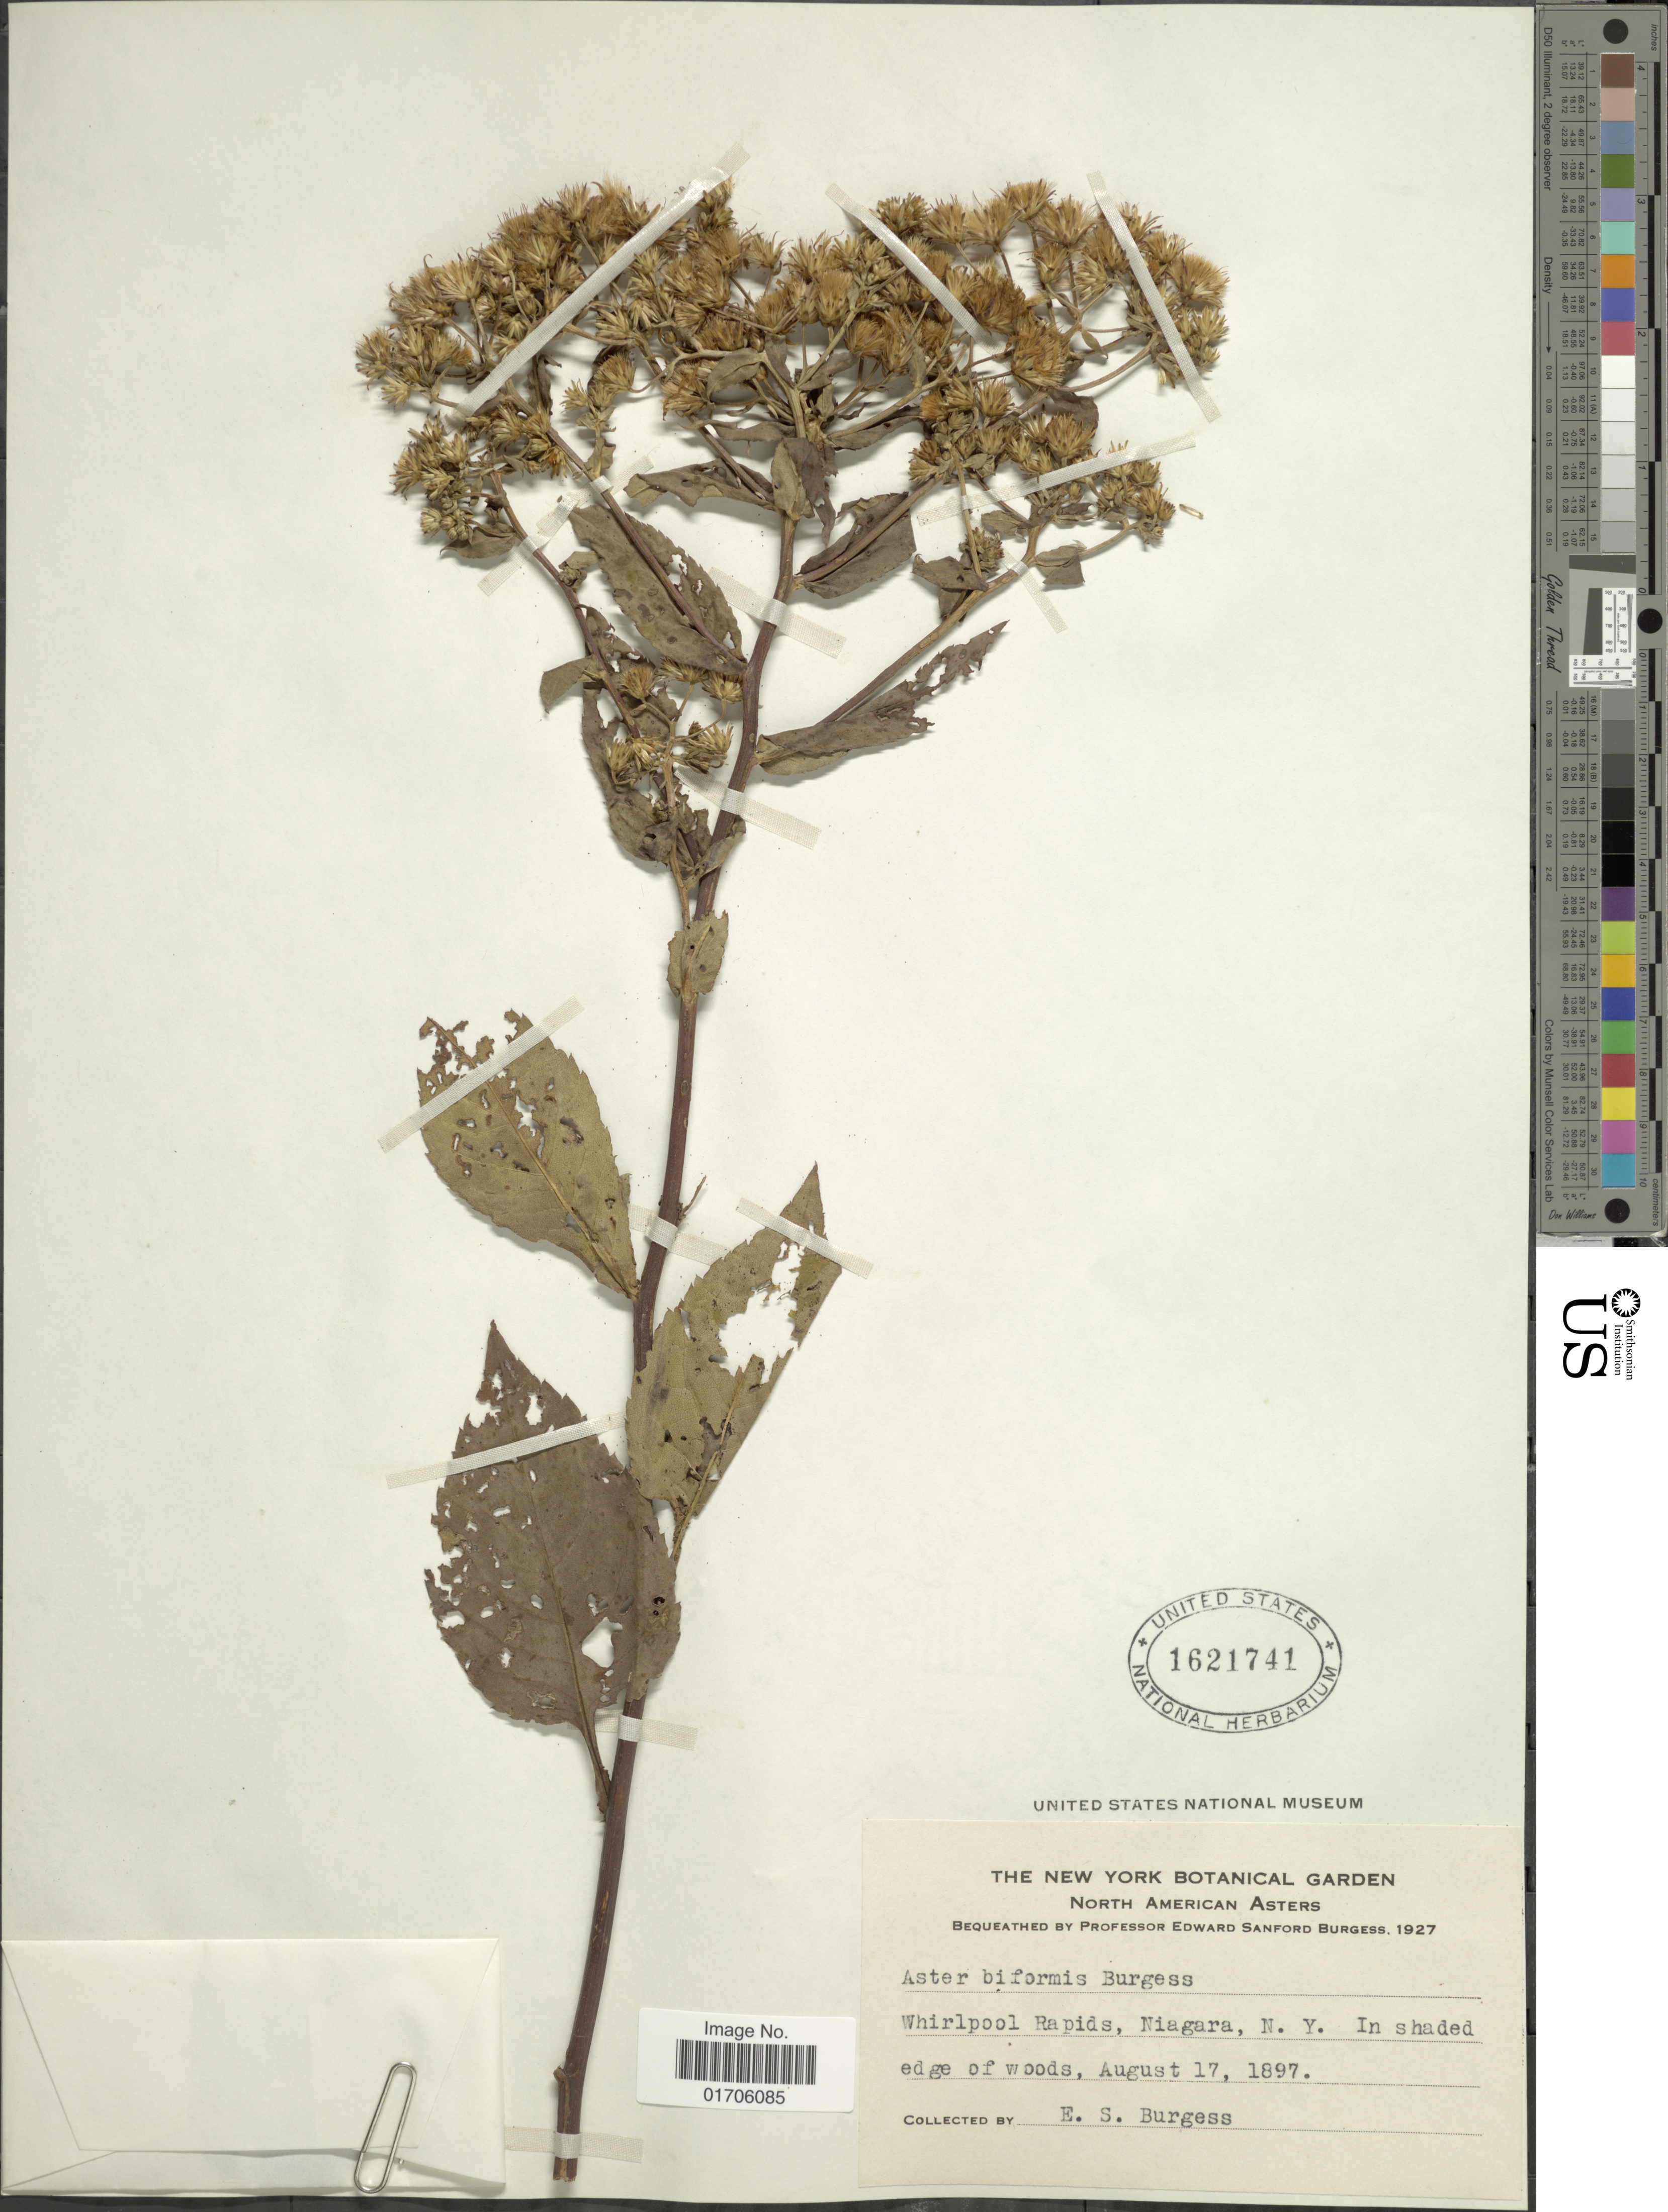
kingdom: Plantae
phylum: Tracheophyta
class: Magnoliopsida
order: Asterales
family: Asteraceae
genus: Aster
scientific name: Aster biformis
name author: E.S. Burgess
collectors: E. Burgess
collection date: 1897-08-17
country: United States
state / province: New York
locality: Whirlpool Rapids, Niagara, N.Y.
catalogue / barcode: US 1621741